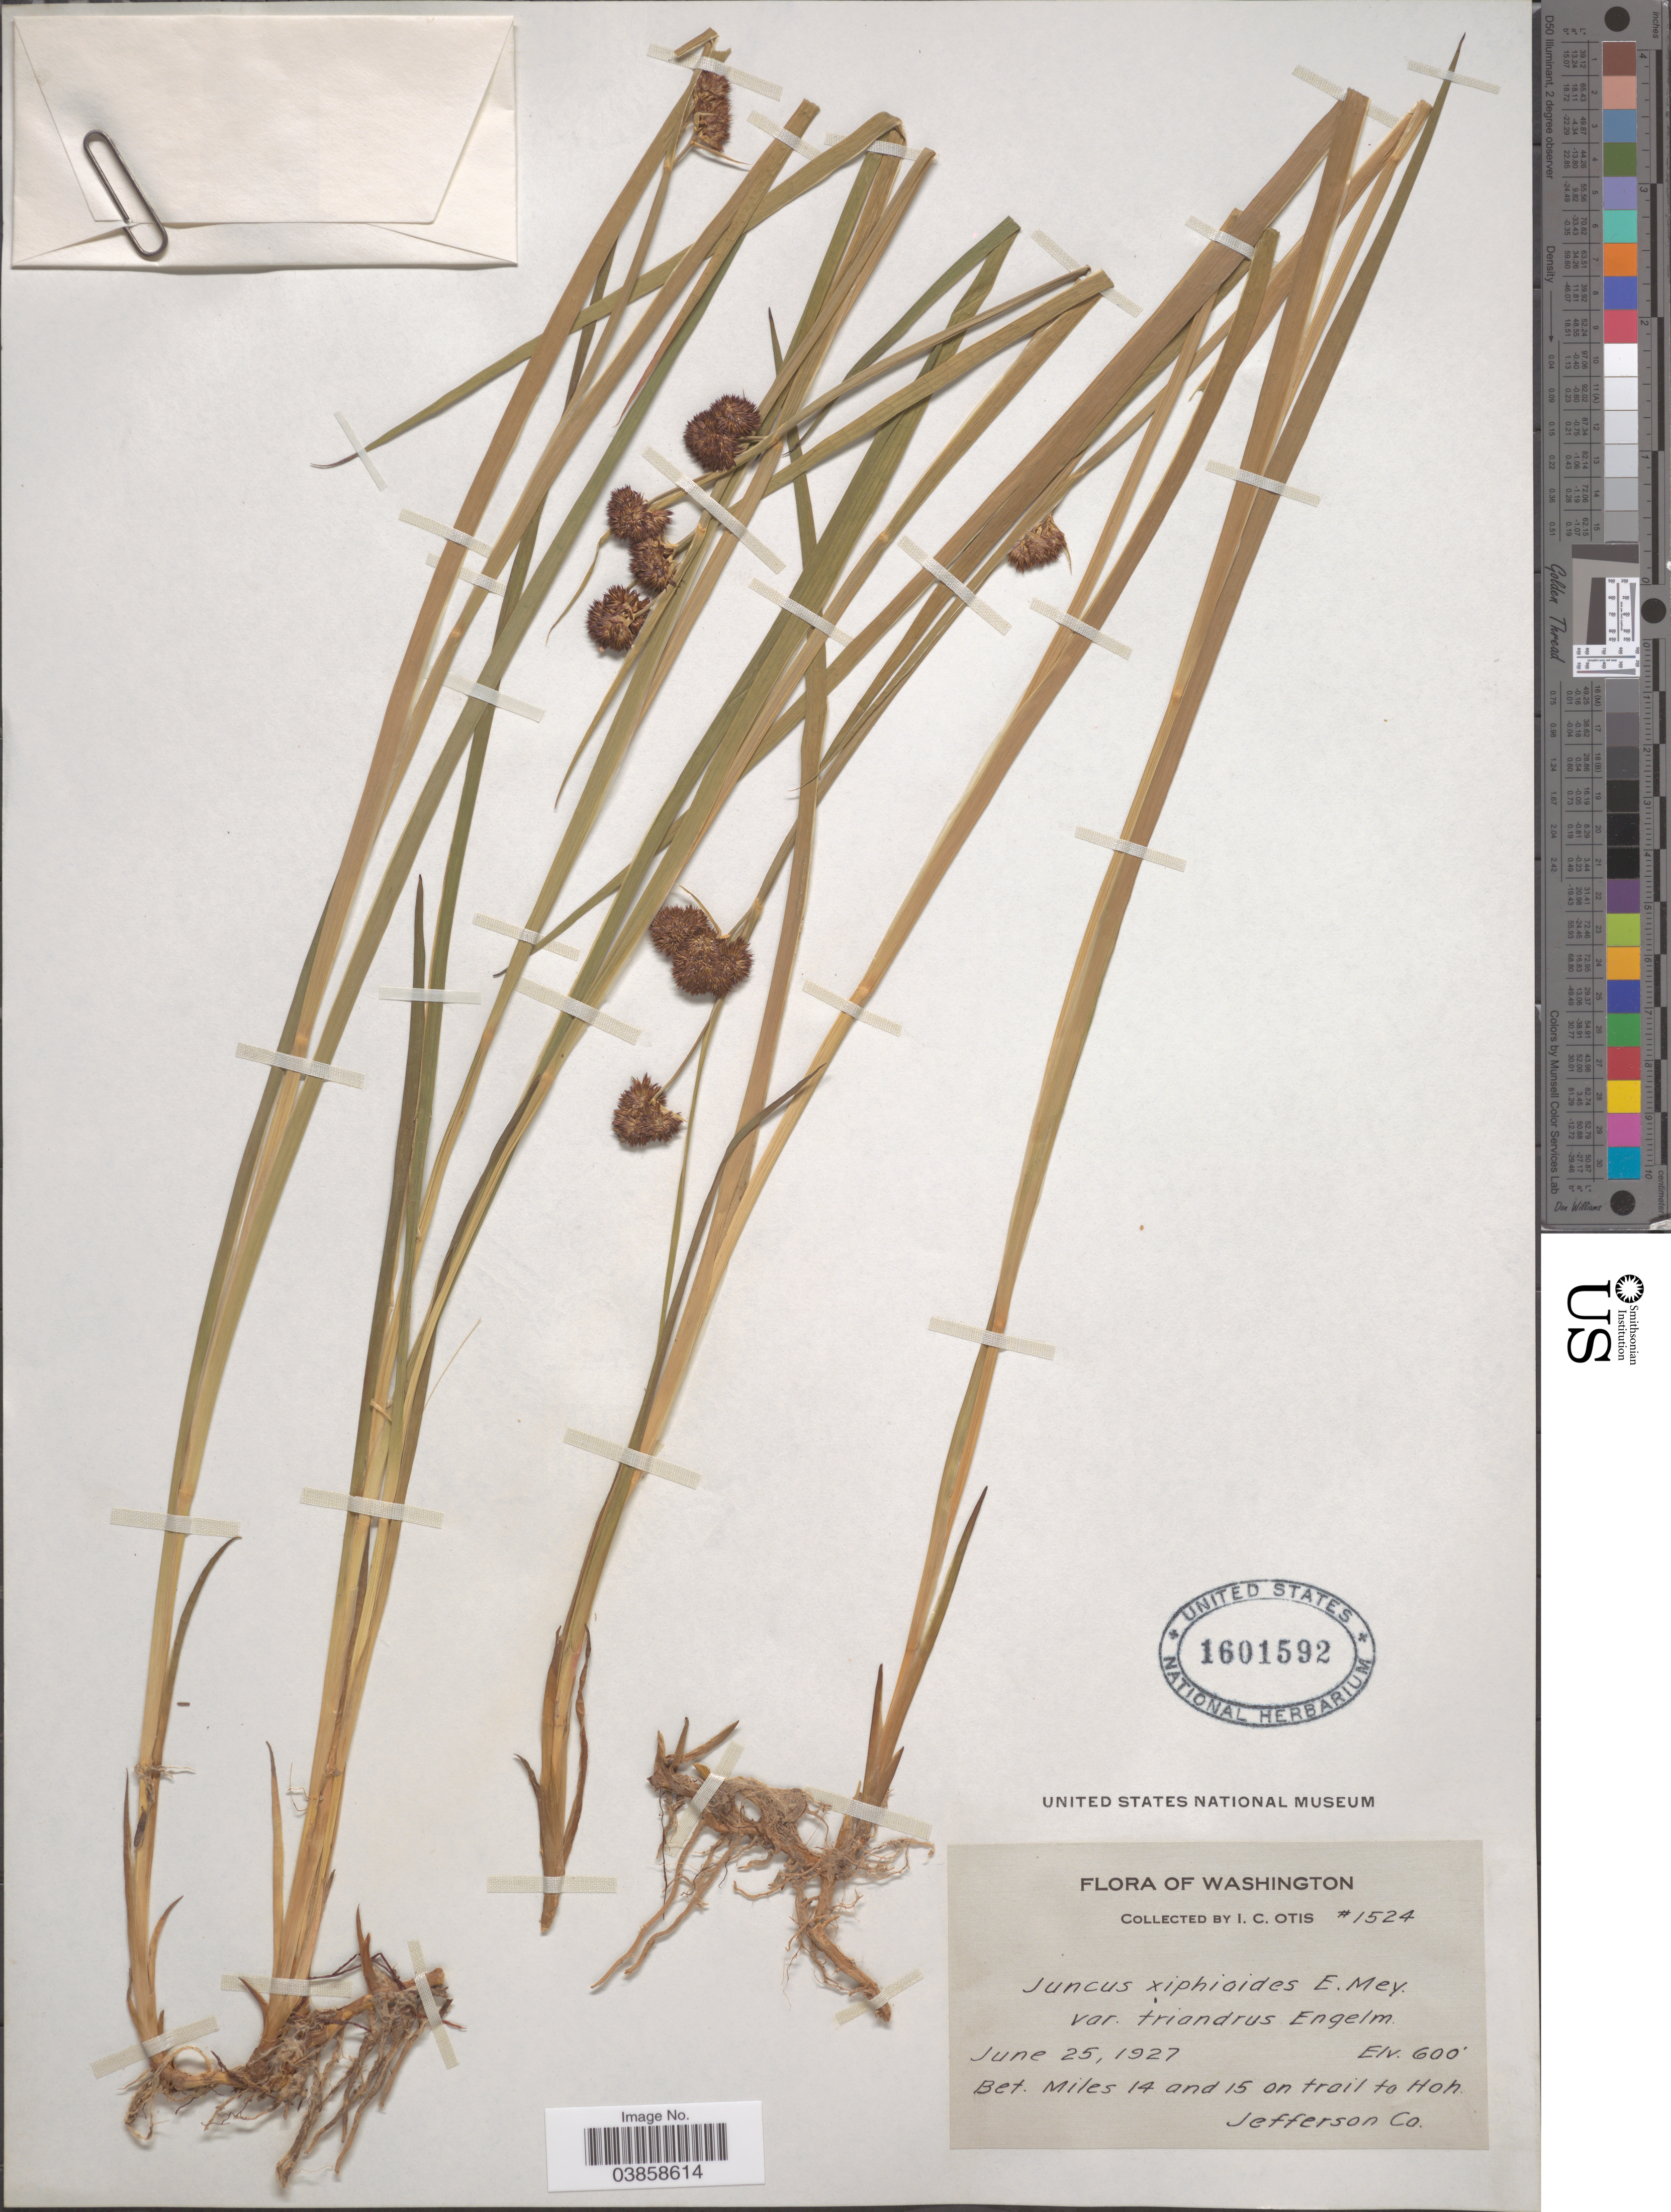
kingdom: Plantae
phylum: Tracheophyta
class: Liliopsida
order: Poales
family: Juncaceae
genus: Juncus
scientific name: Juncus xiphioides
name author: E. Mey.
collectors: I. C. Otis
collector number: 1524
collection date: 1927-06-25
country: United States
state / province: Washington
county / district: Jefferson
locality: Bet. Miles 14 and 15 on trail to Hoh. Jefferson Co.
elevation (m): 183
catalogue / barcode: US 1601592